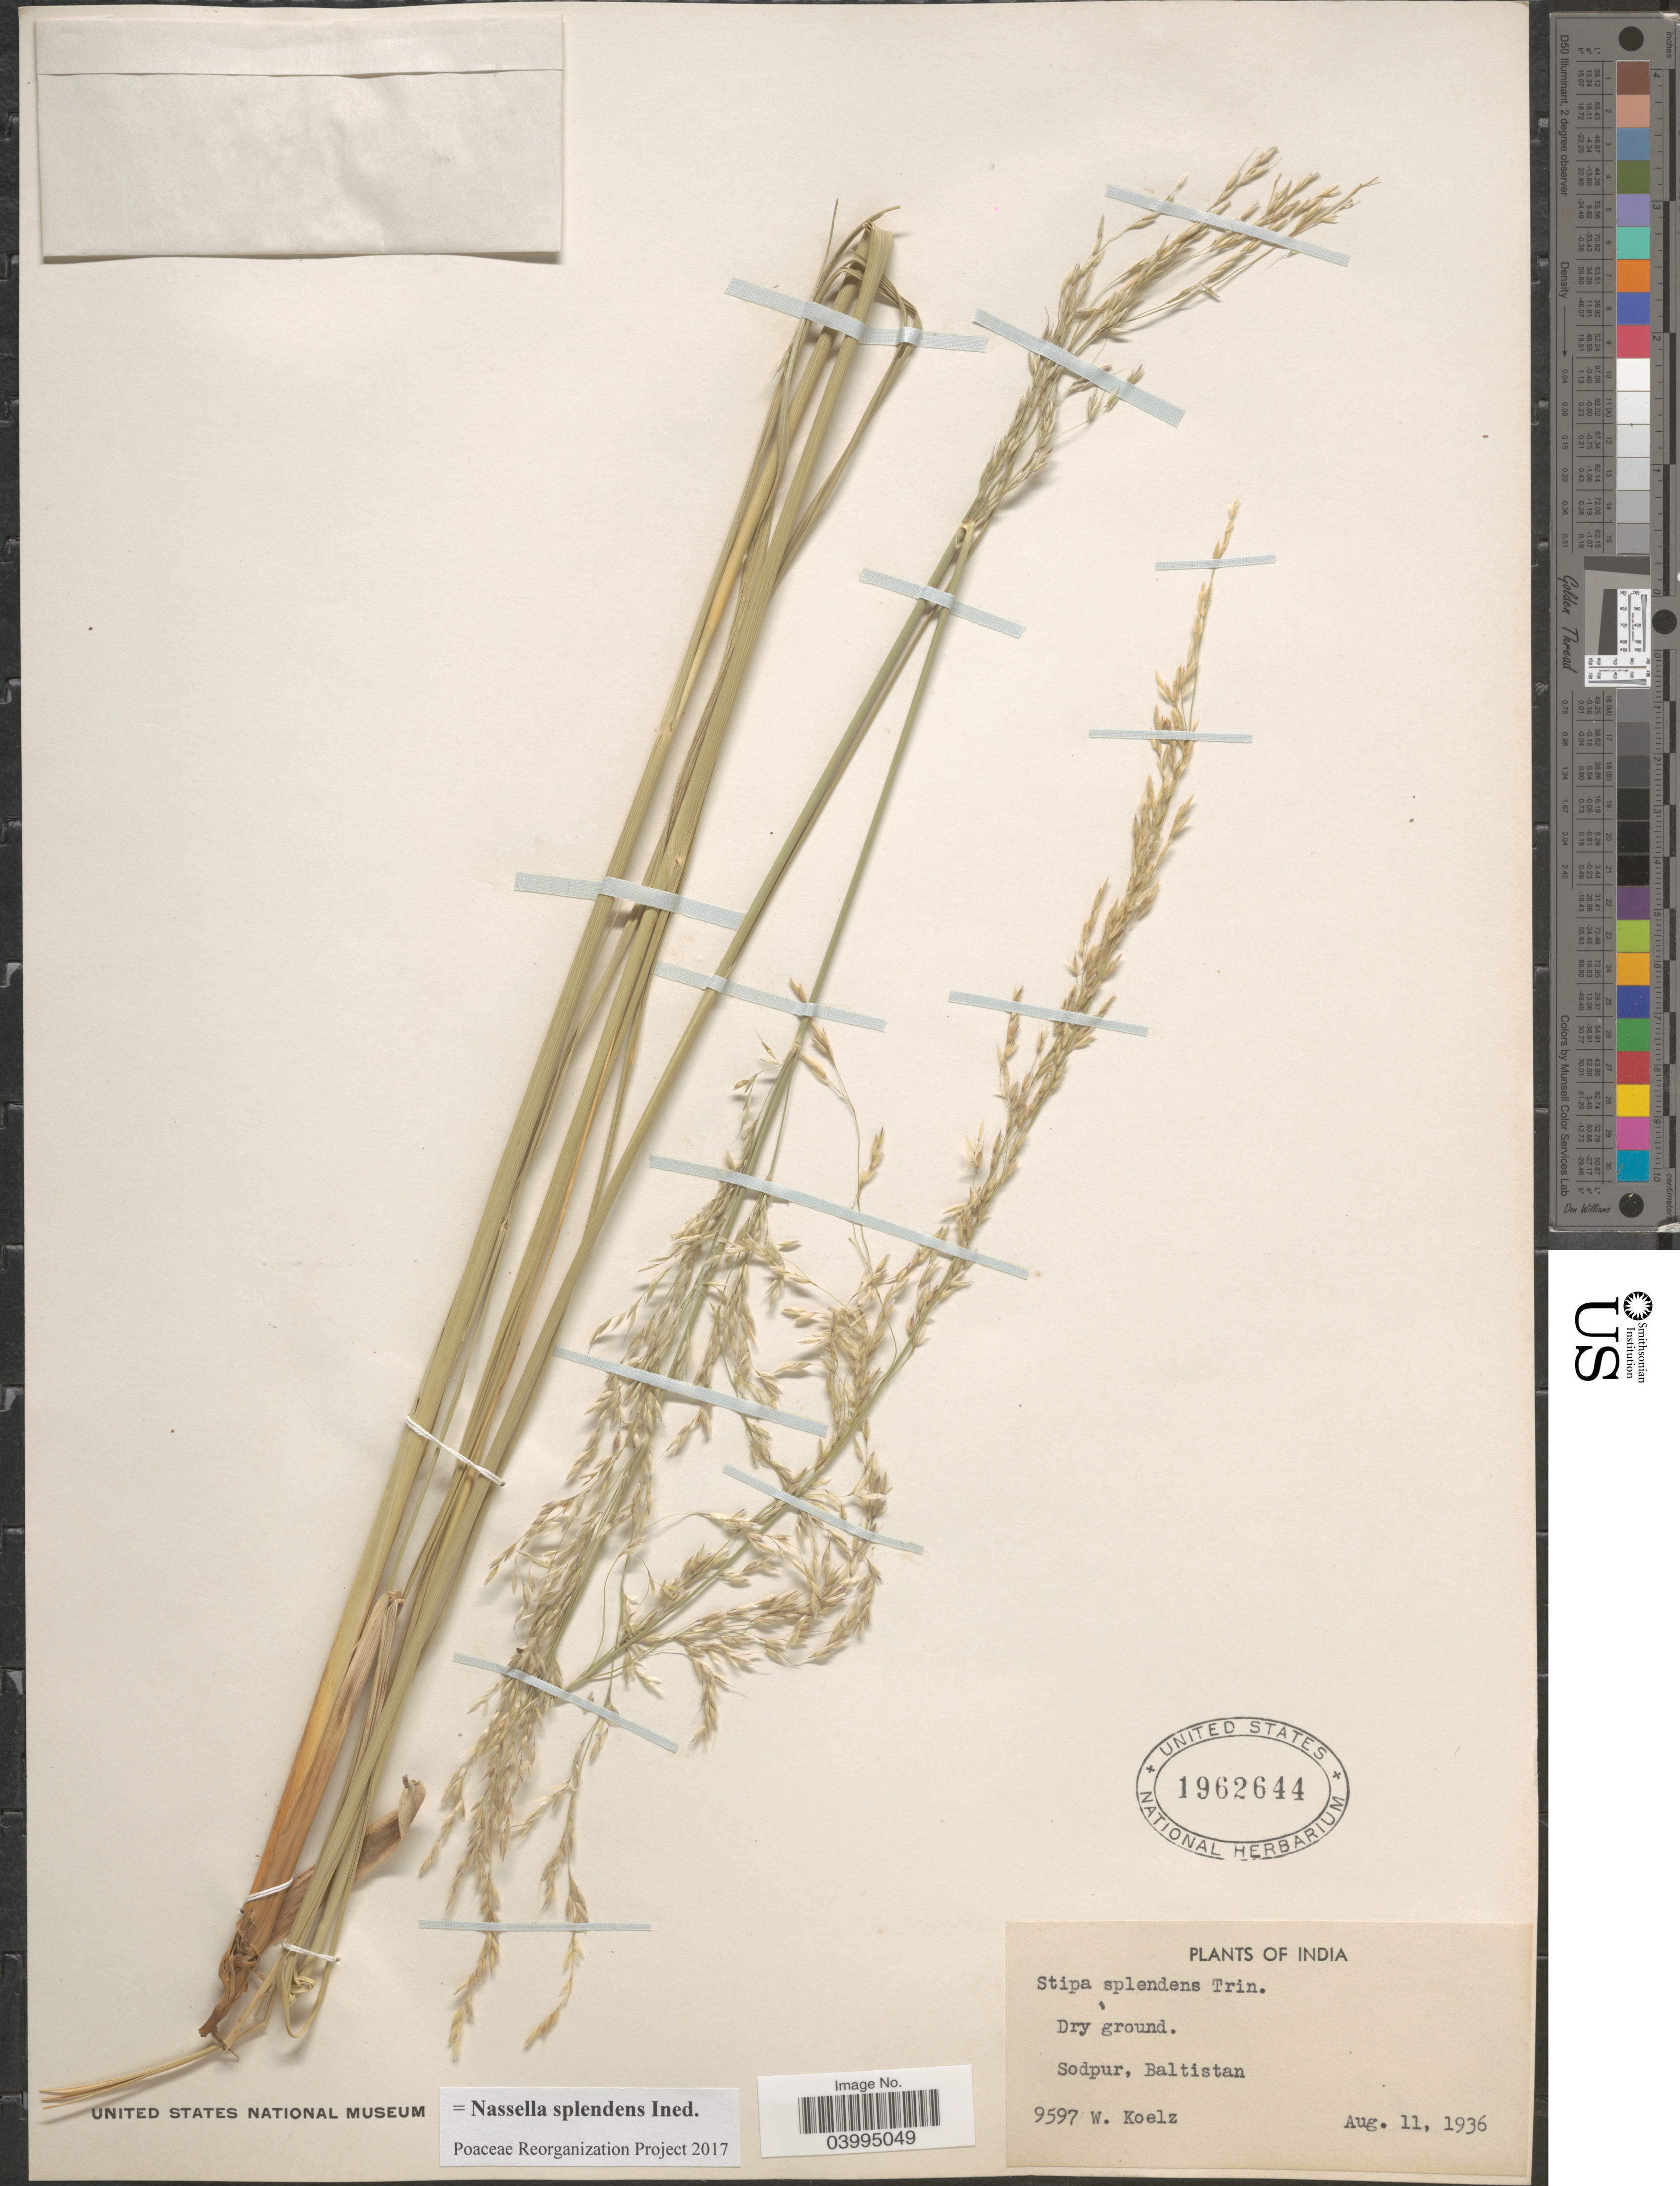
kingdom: Plantae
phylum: Tracheophyta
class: Liliopsida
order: Poales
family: Poaceae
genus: Neotrinia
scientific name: Neotrinia splendens (Trin.) M. Nobis, P.D. Gudkova & A. Nowak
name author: (Trin.)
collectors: W. Koelz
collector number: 9597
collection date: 1936-08-11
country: India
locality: Sodpur, Baltistan.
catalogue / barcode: US 1962644